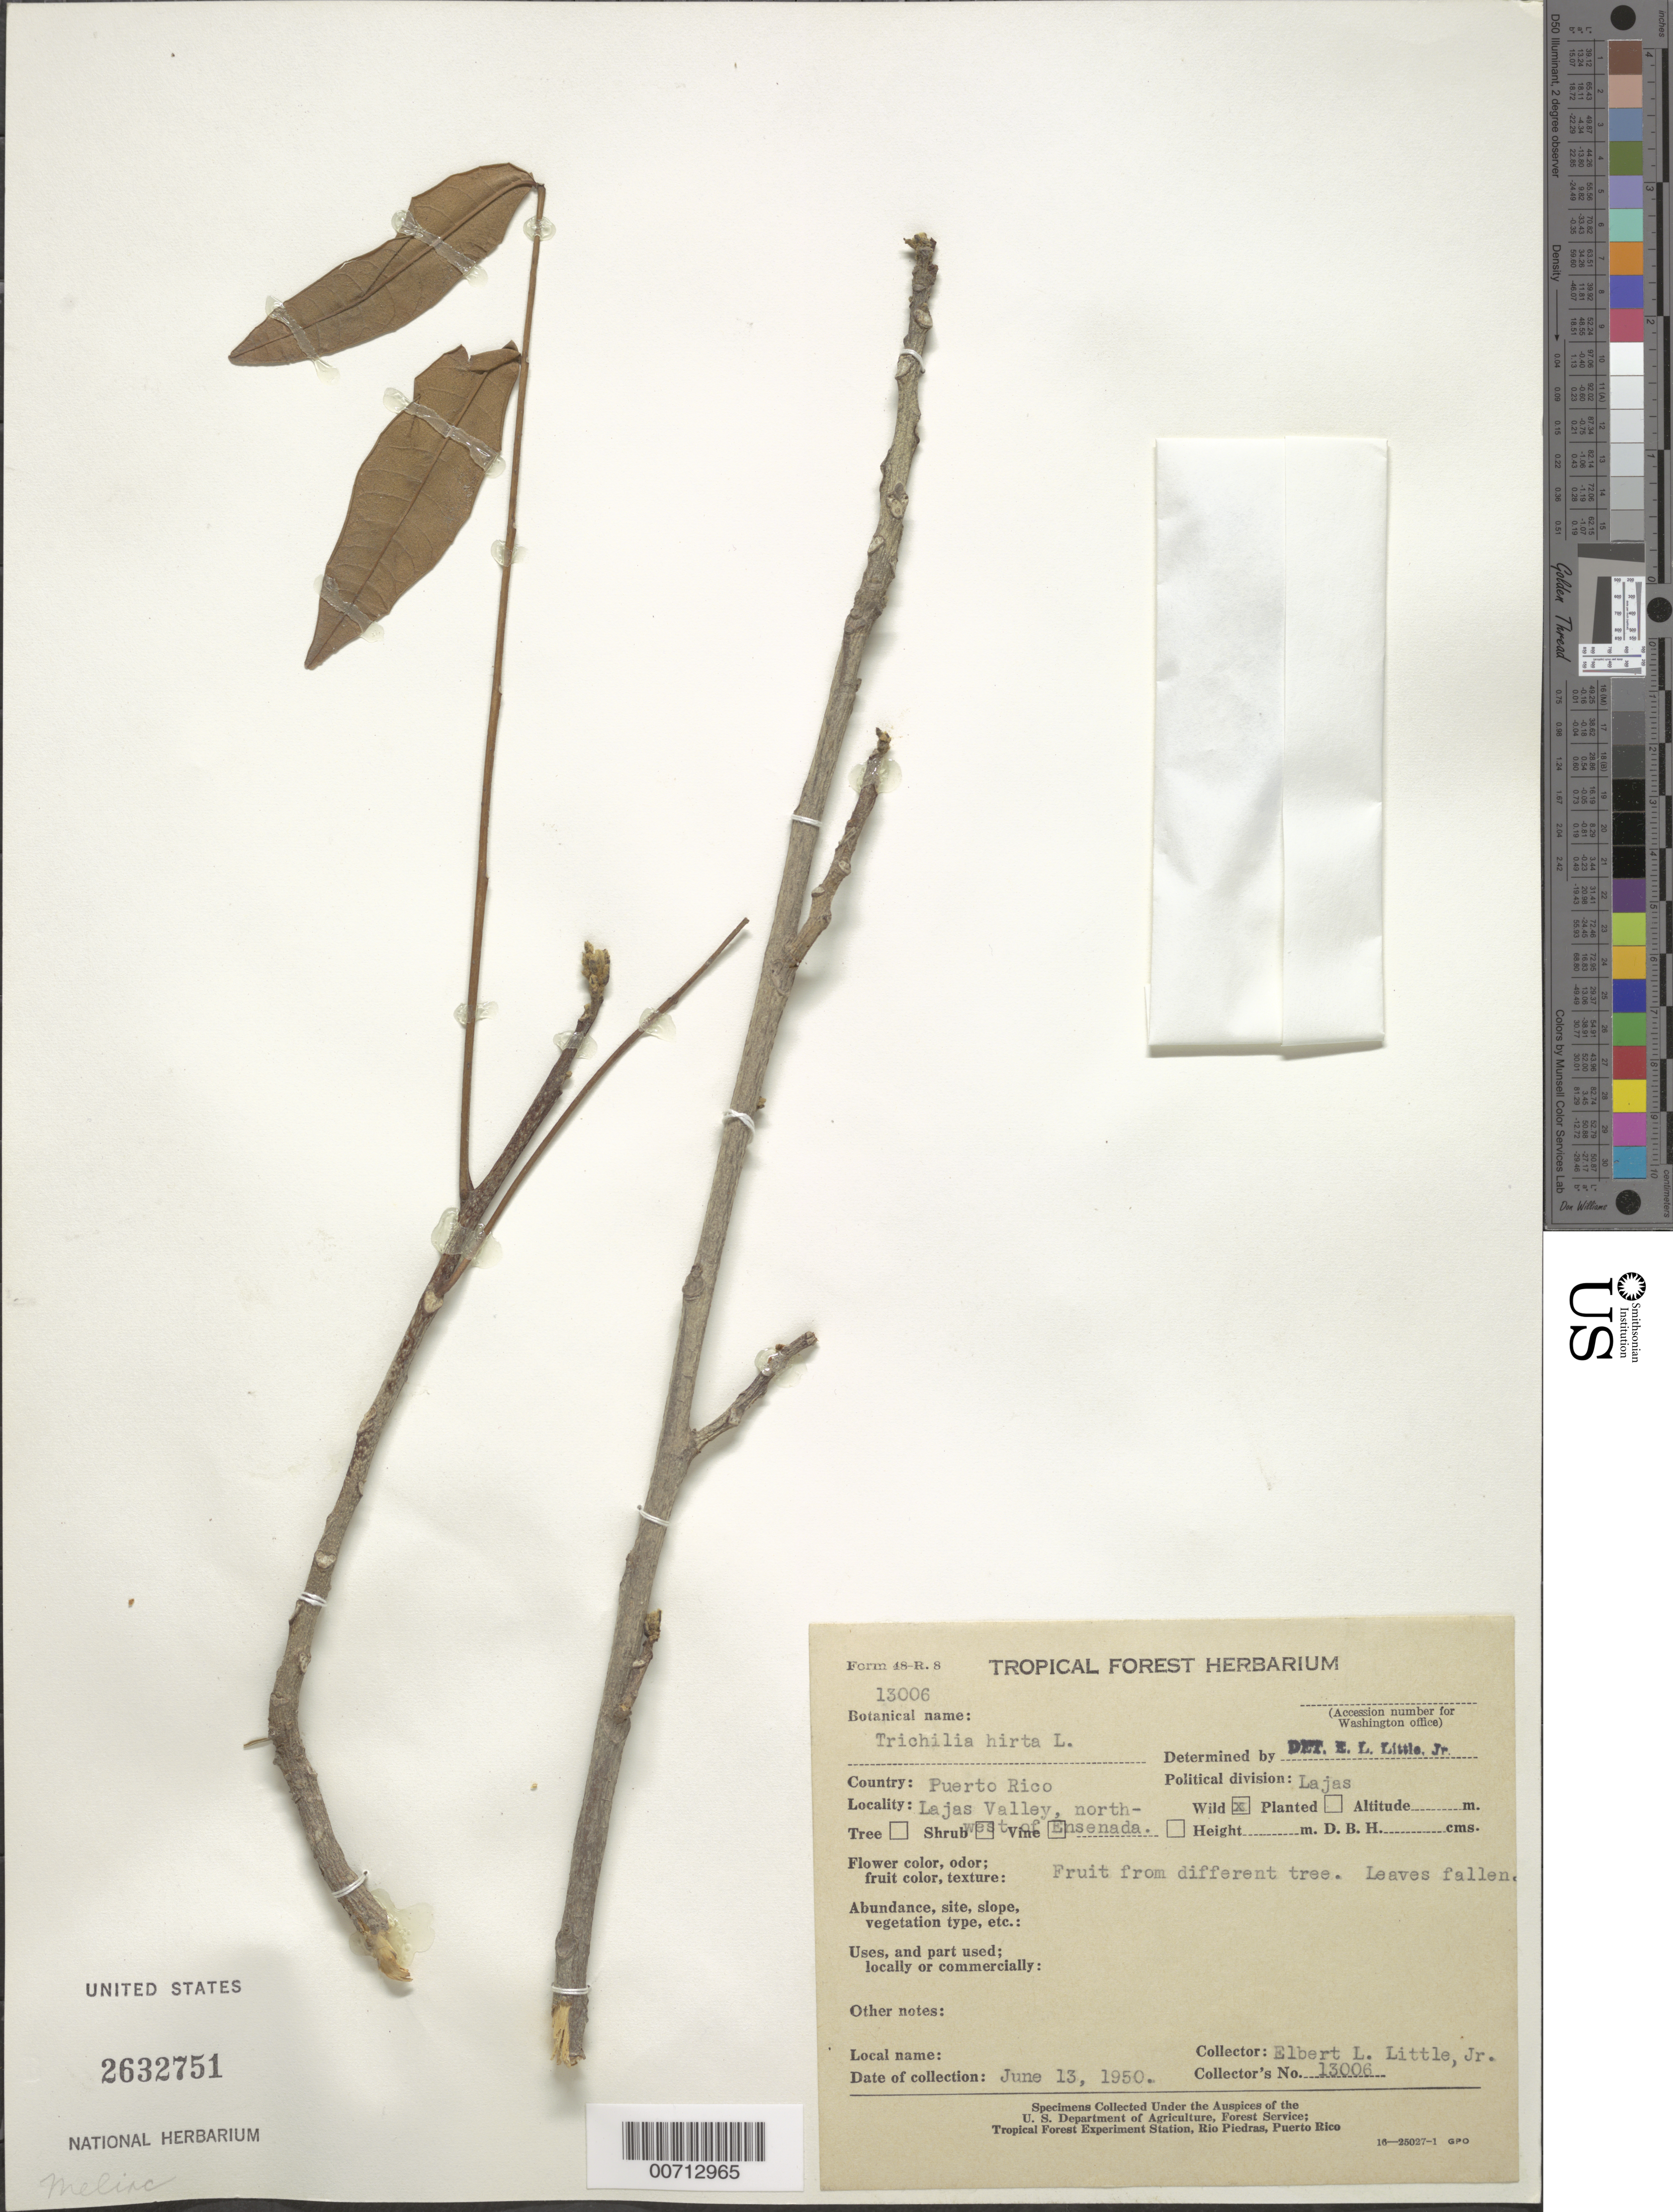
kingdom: Plantae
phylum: Tracheophyta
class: Magnoliopsida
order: Sapindales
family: Meliaceae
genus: Trichilia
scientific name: Trichilia hirta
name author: L.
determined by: Little, Elbert L., Jr., (FSSR), United States Department of Agriculture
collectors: E. L. Little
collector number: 13006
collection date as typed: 13 Jun 1950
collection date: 1950-06-13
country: Puerto Rico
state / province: Lajas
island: Greater Antilles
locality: Lajas Valley NW of Ensenada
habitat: Lajas valley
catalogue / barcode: US 2632751